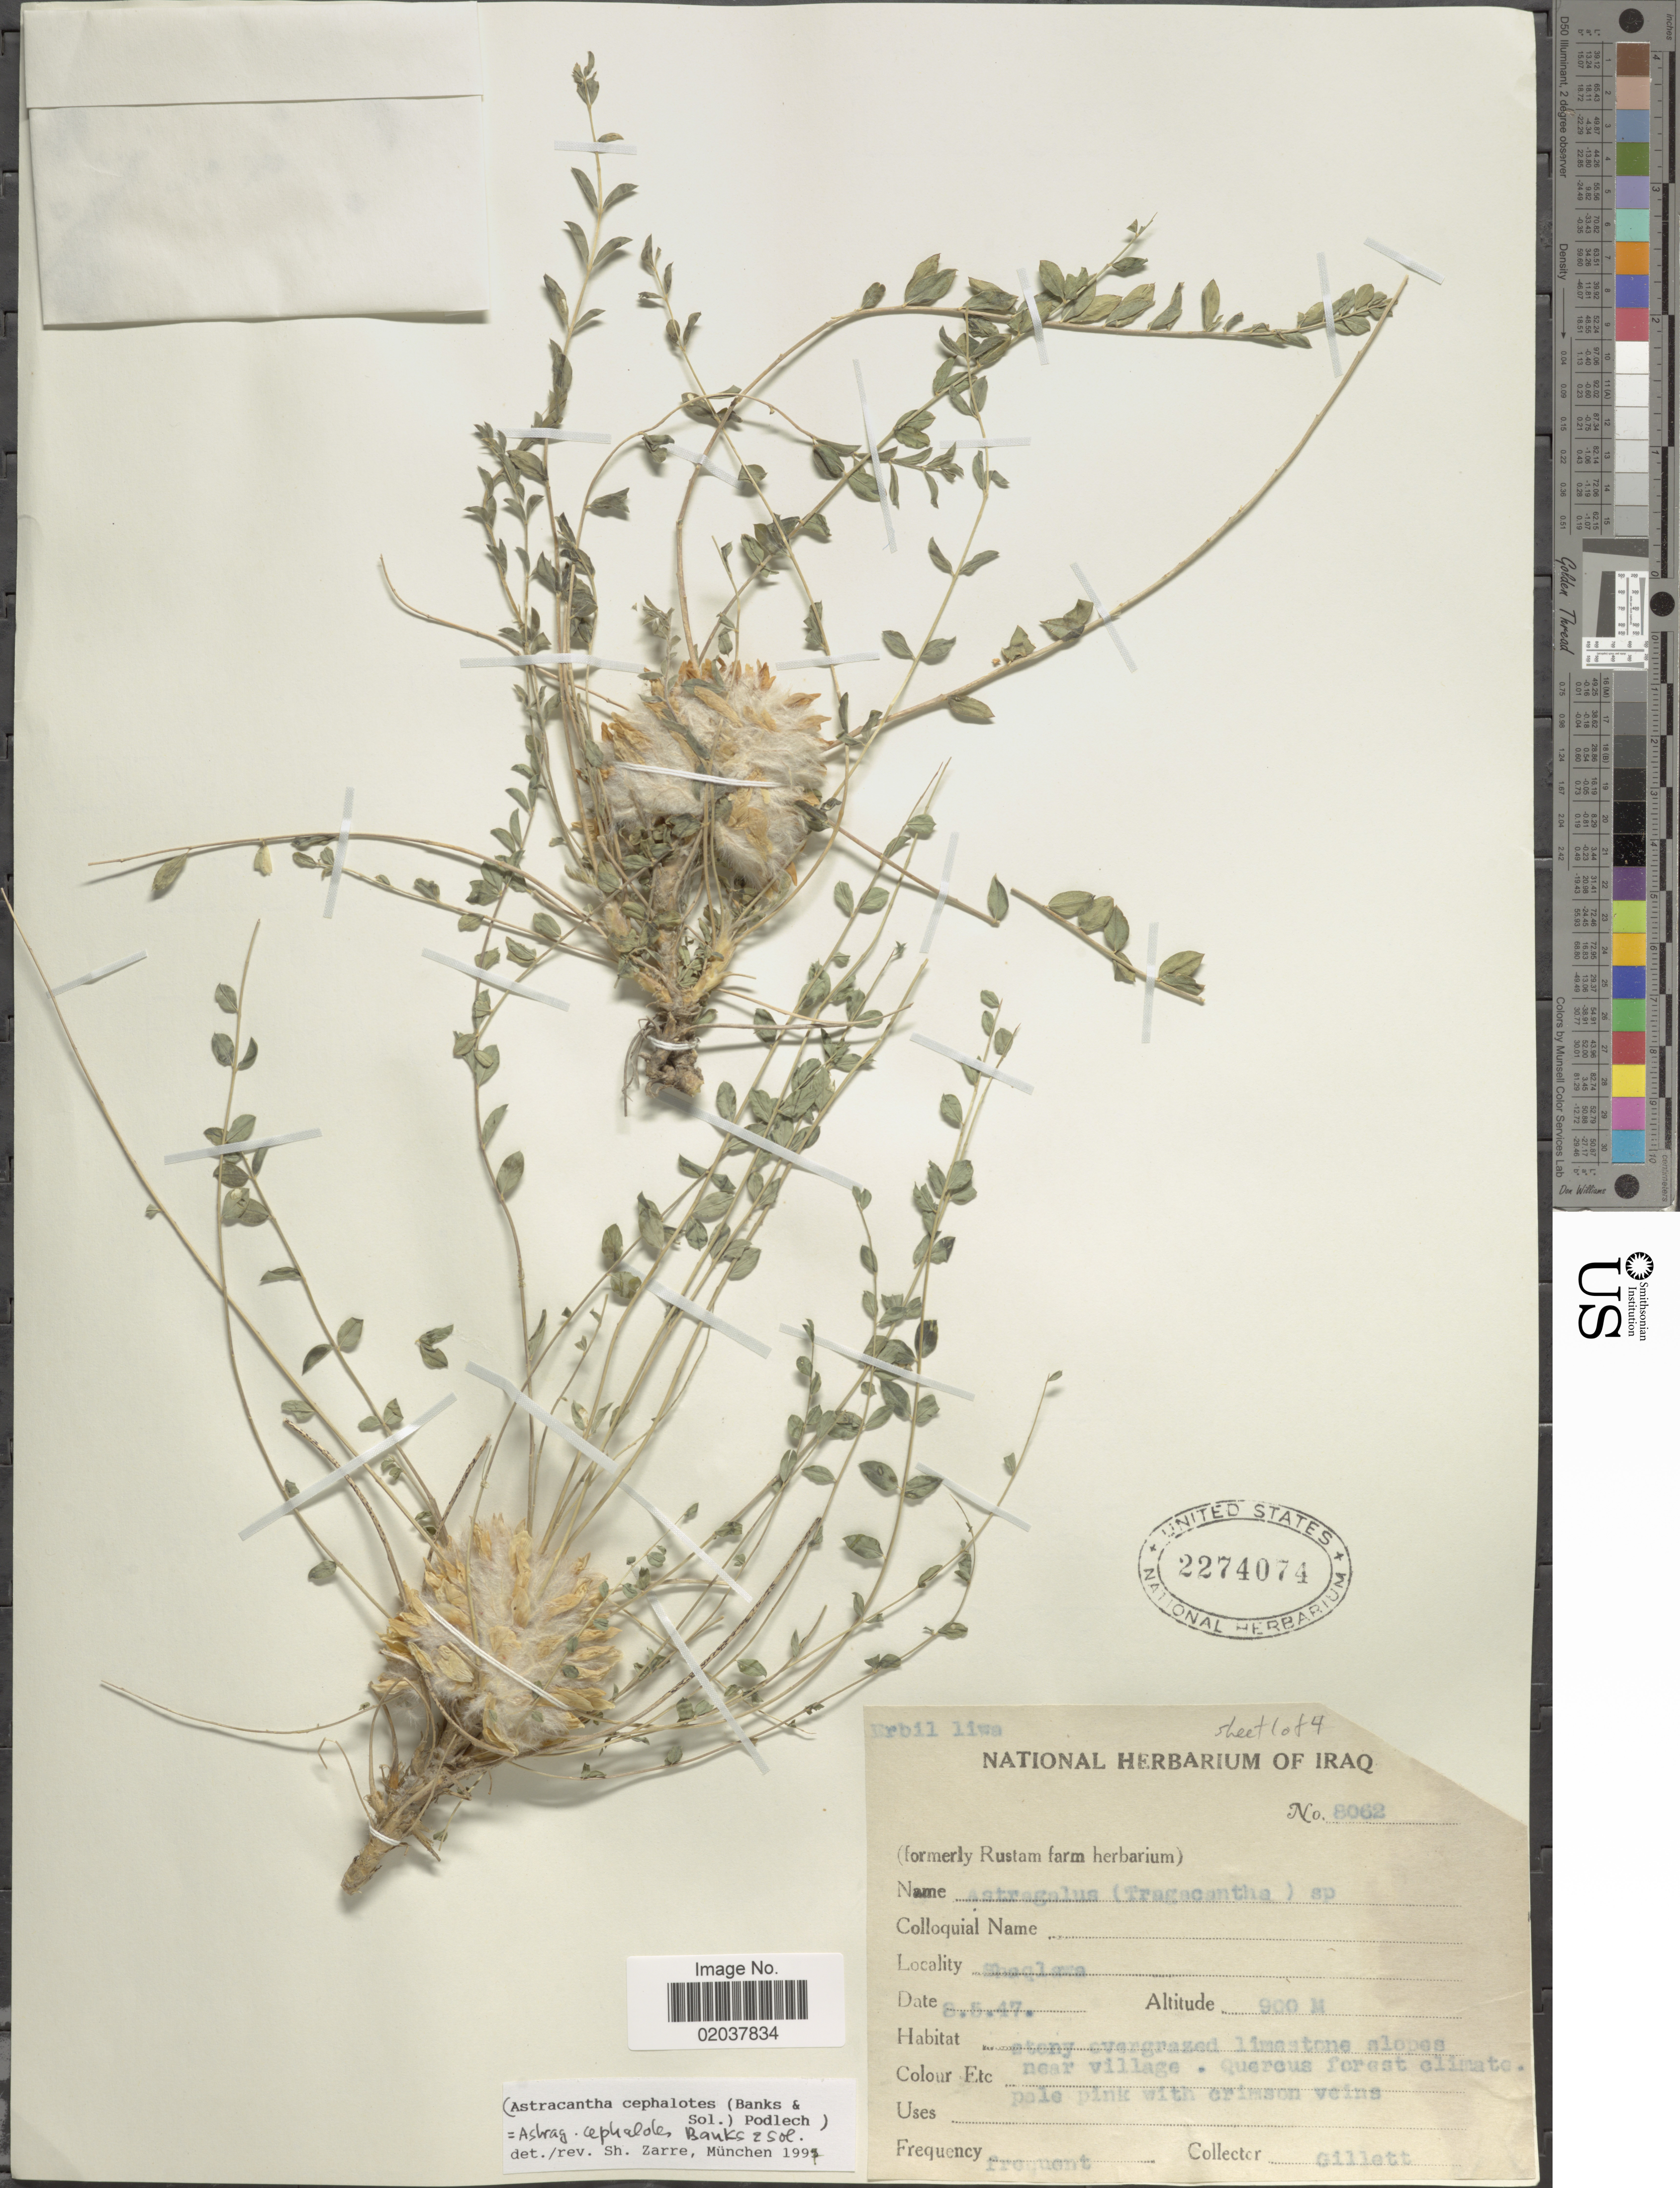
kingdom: Plantae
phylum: Tracheophyta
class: Magnoliopsida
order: Fabales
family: Fabaceae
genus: Astragalus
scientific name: Astragalus cephalotes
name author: Banks & Sol.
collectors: Gillett, --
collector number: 8062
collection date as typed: Transcribed d/m/y: 8/5/47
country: Iraq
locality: Shaqlawa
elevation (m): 900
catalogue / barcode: US 2274074